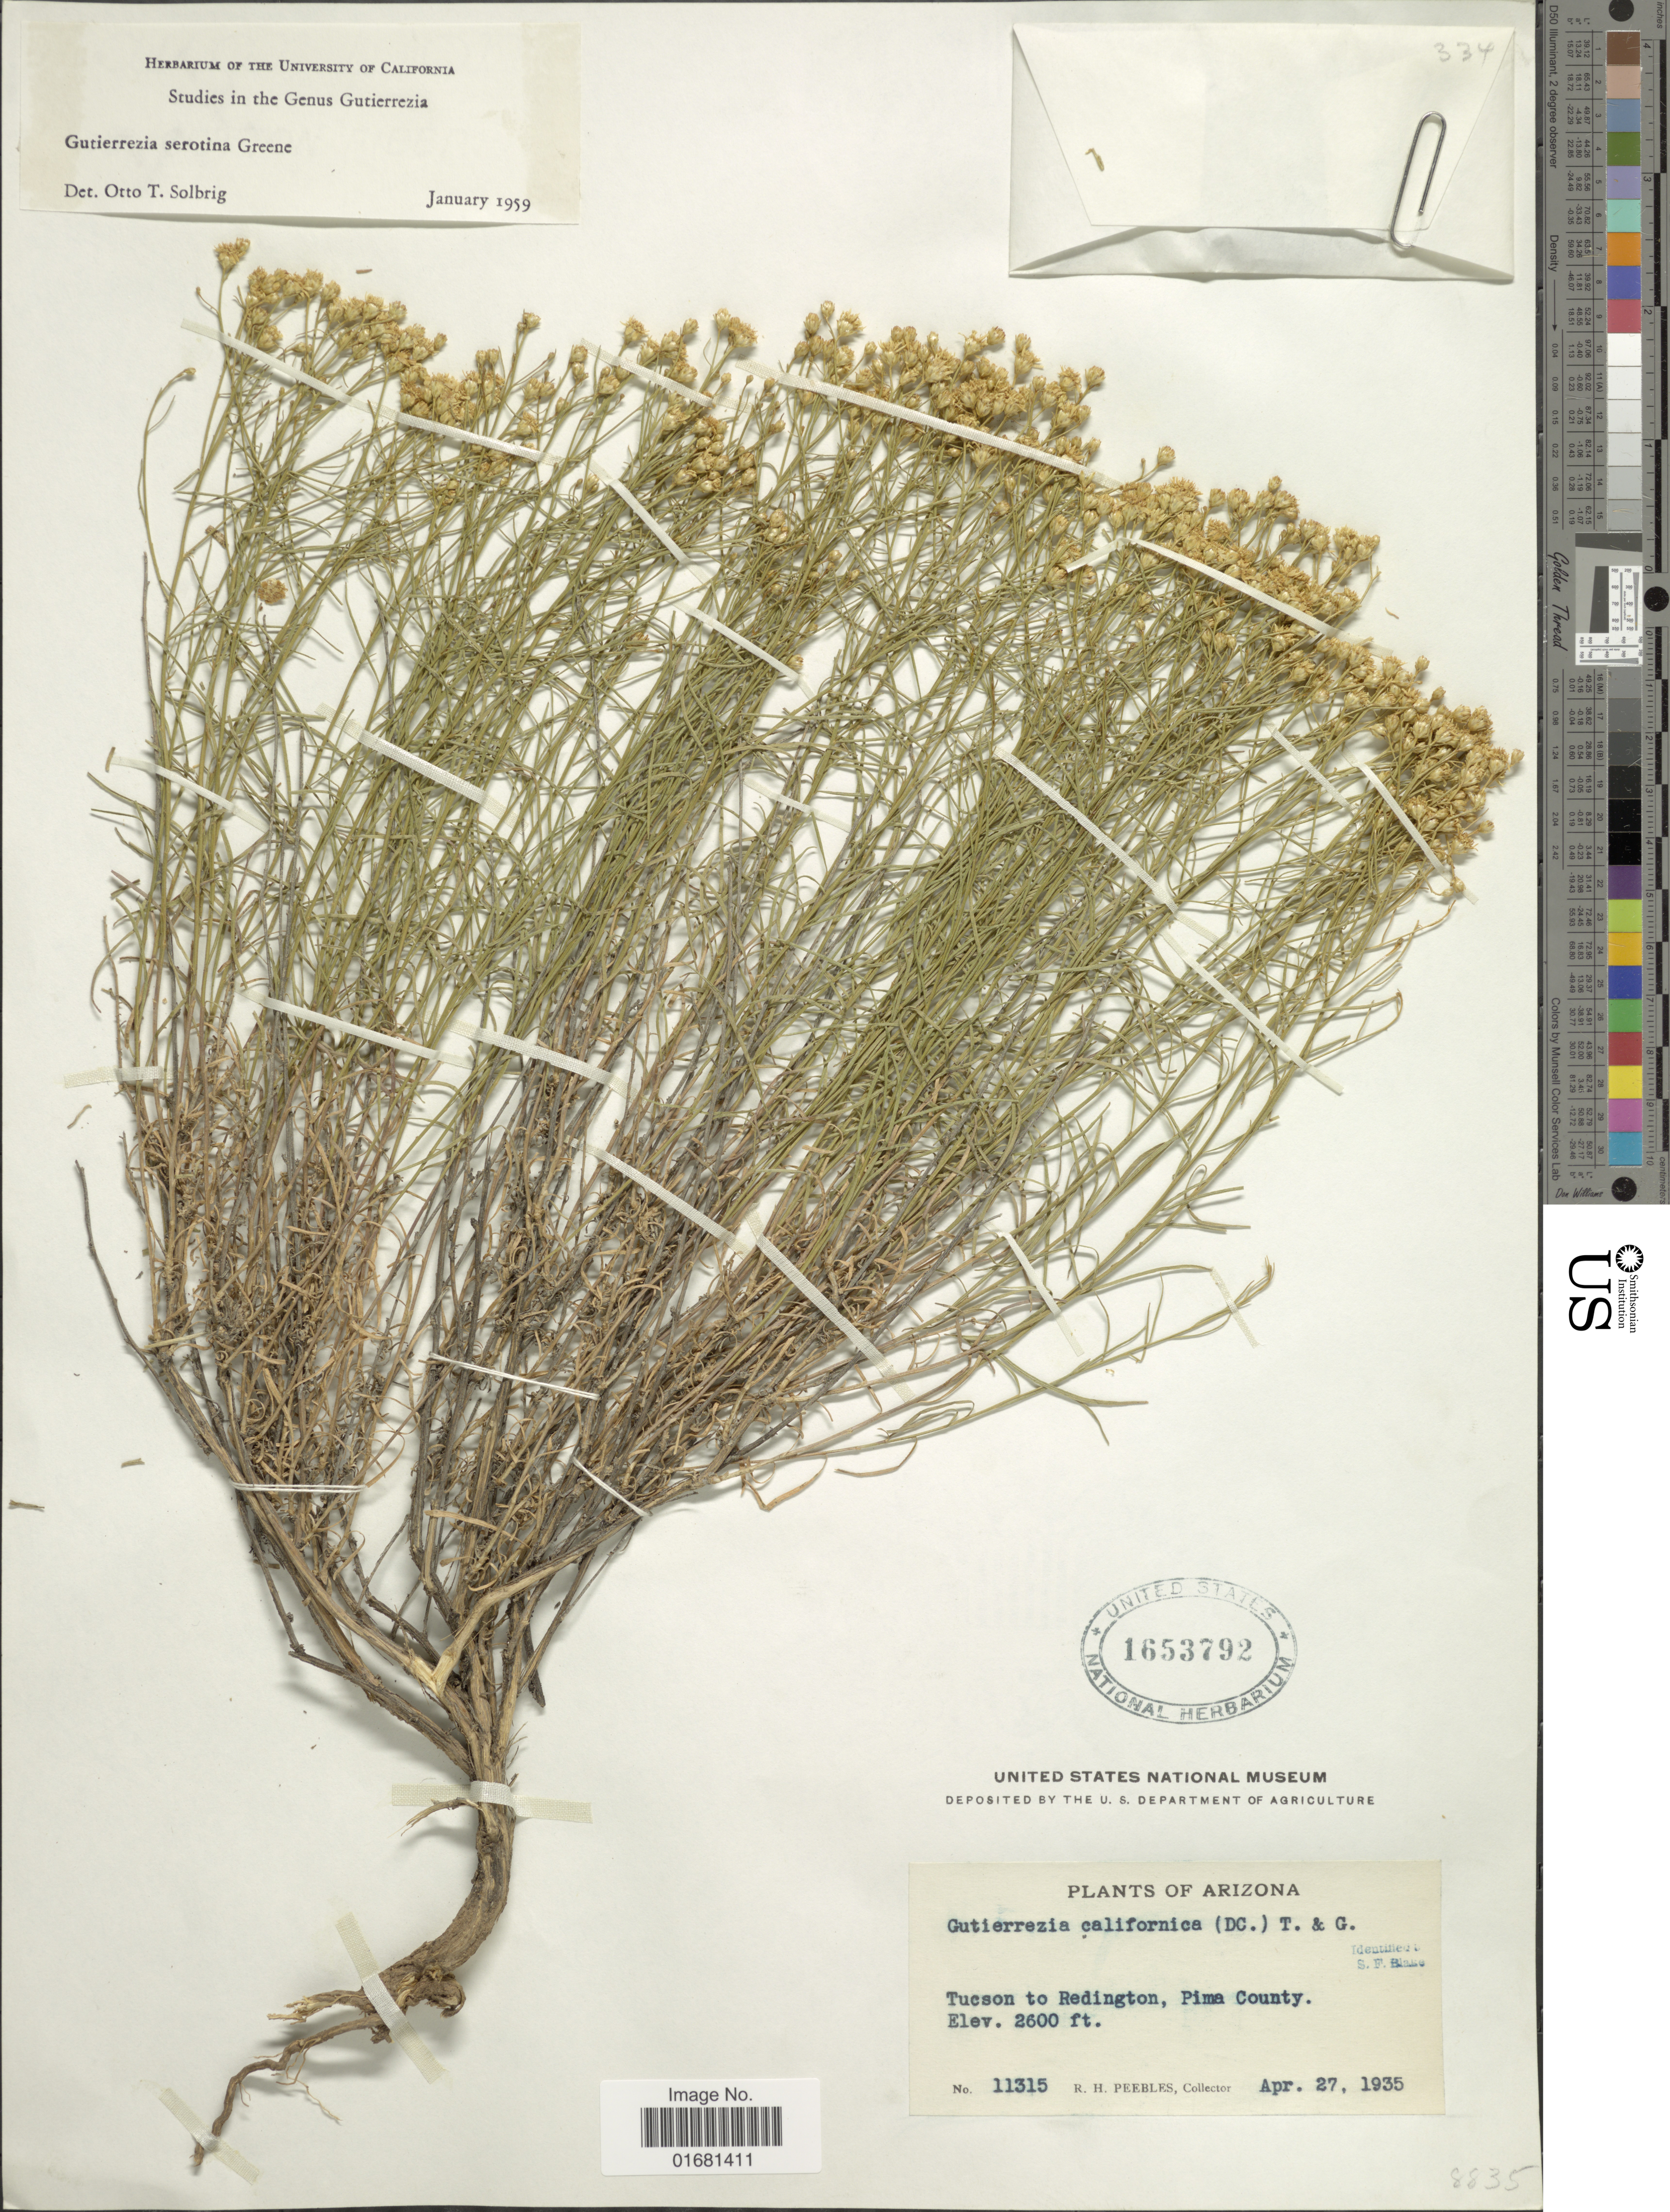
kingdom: Plantae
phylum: Tracheophyta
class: Magnoliopsida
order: Asterales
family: Asteraceae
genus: Gutierrezia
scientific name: Gutierrezia serotina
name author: Greene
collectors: R. H. Peebles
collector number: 11315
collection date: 1935-04-27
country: United States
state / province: Arizona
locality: Southern Arizona. near Picacho. Tucson to Redington, Pima County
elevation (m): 792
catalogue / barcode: US 1653792